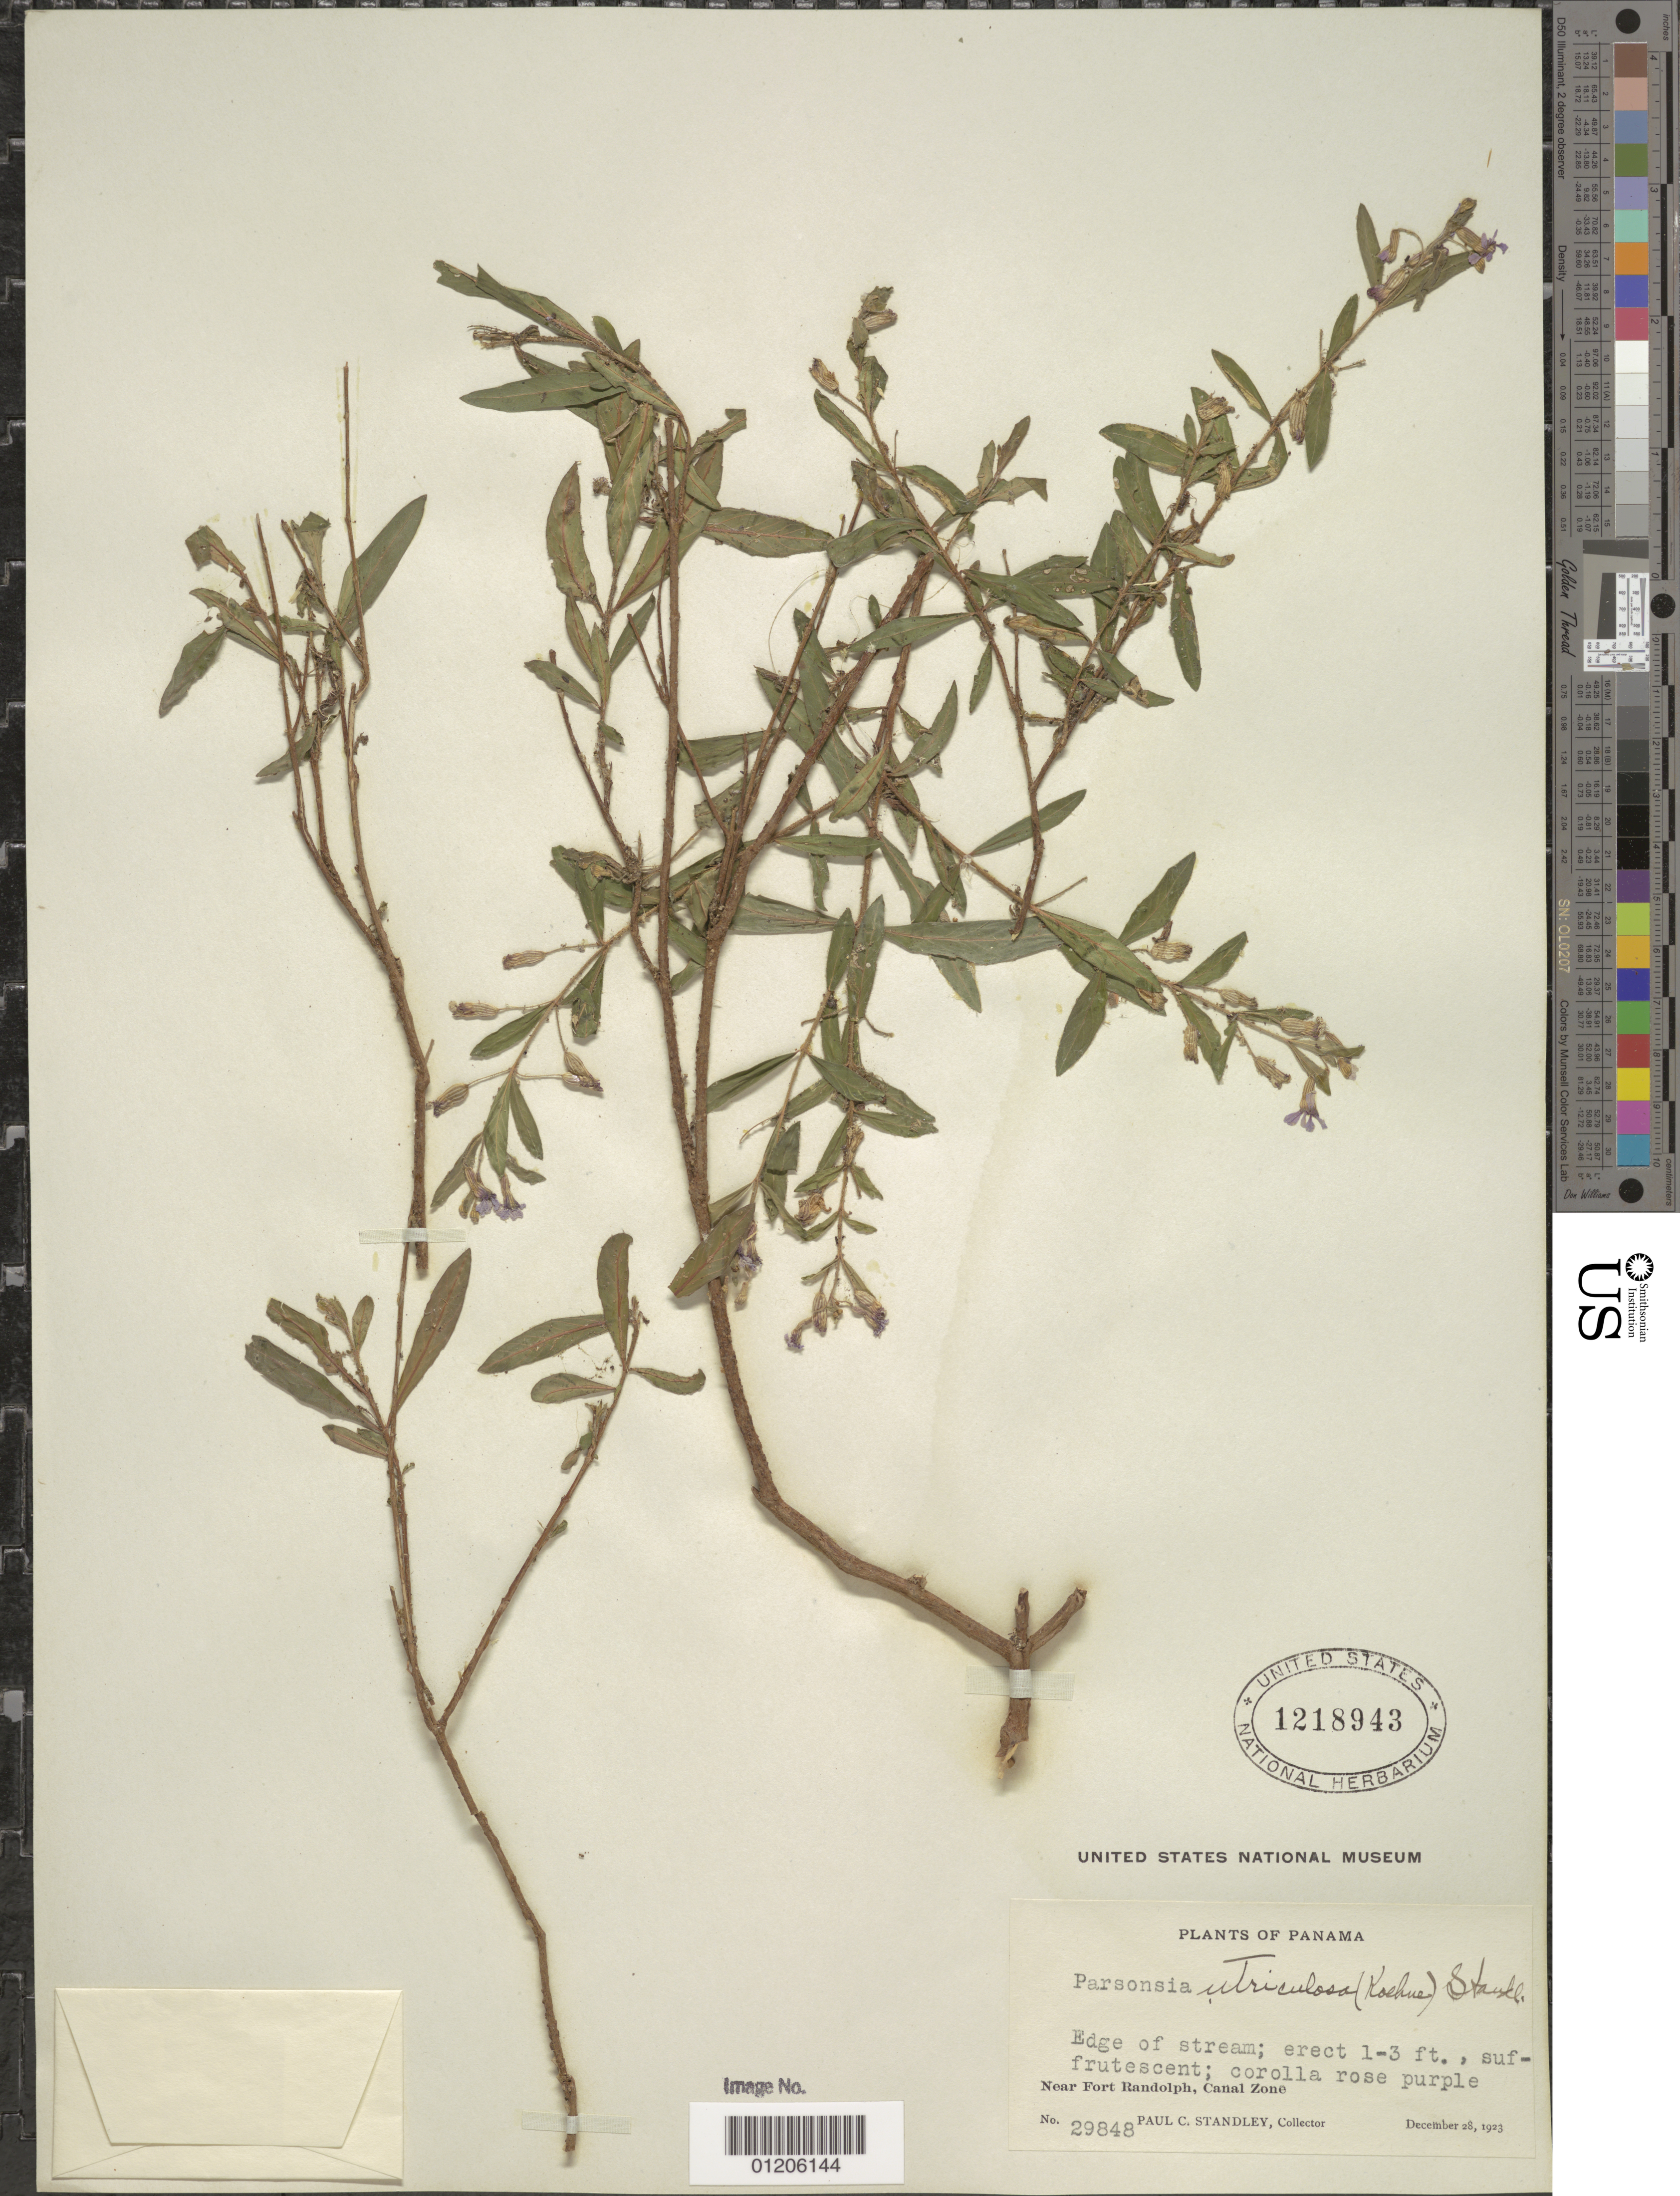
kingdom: Plantae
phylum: Tracheophyta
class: Magnoliopsida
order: Myrtales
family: Lythraceae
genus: Cuphea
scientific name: Cuphea utriculosa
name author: Koehne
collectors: P. C. Standley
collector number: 29848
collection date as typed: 28 Dec 1923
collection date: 1923-12-28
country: Panama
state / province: Colón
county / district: Canal Zone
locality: Near Fort Randolph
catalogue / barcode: US 1218943